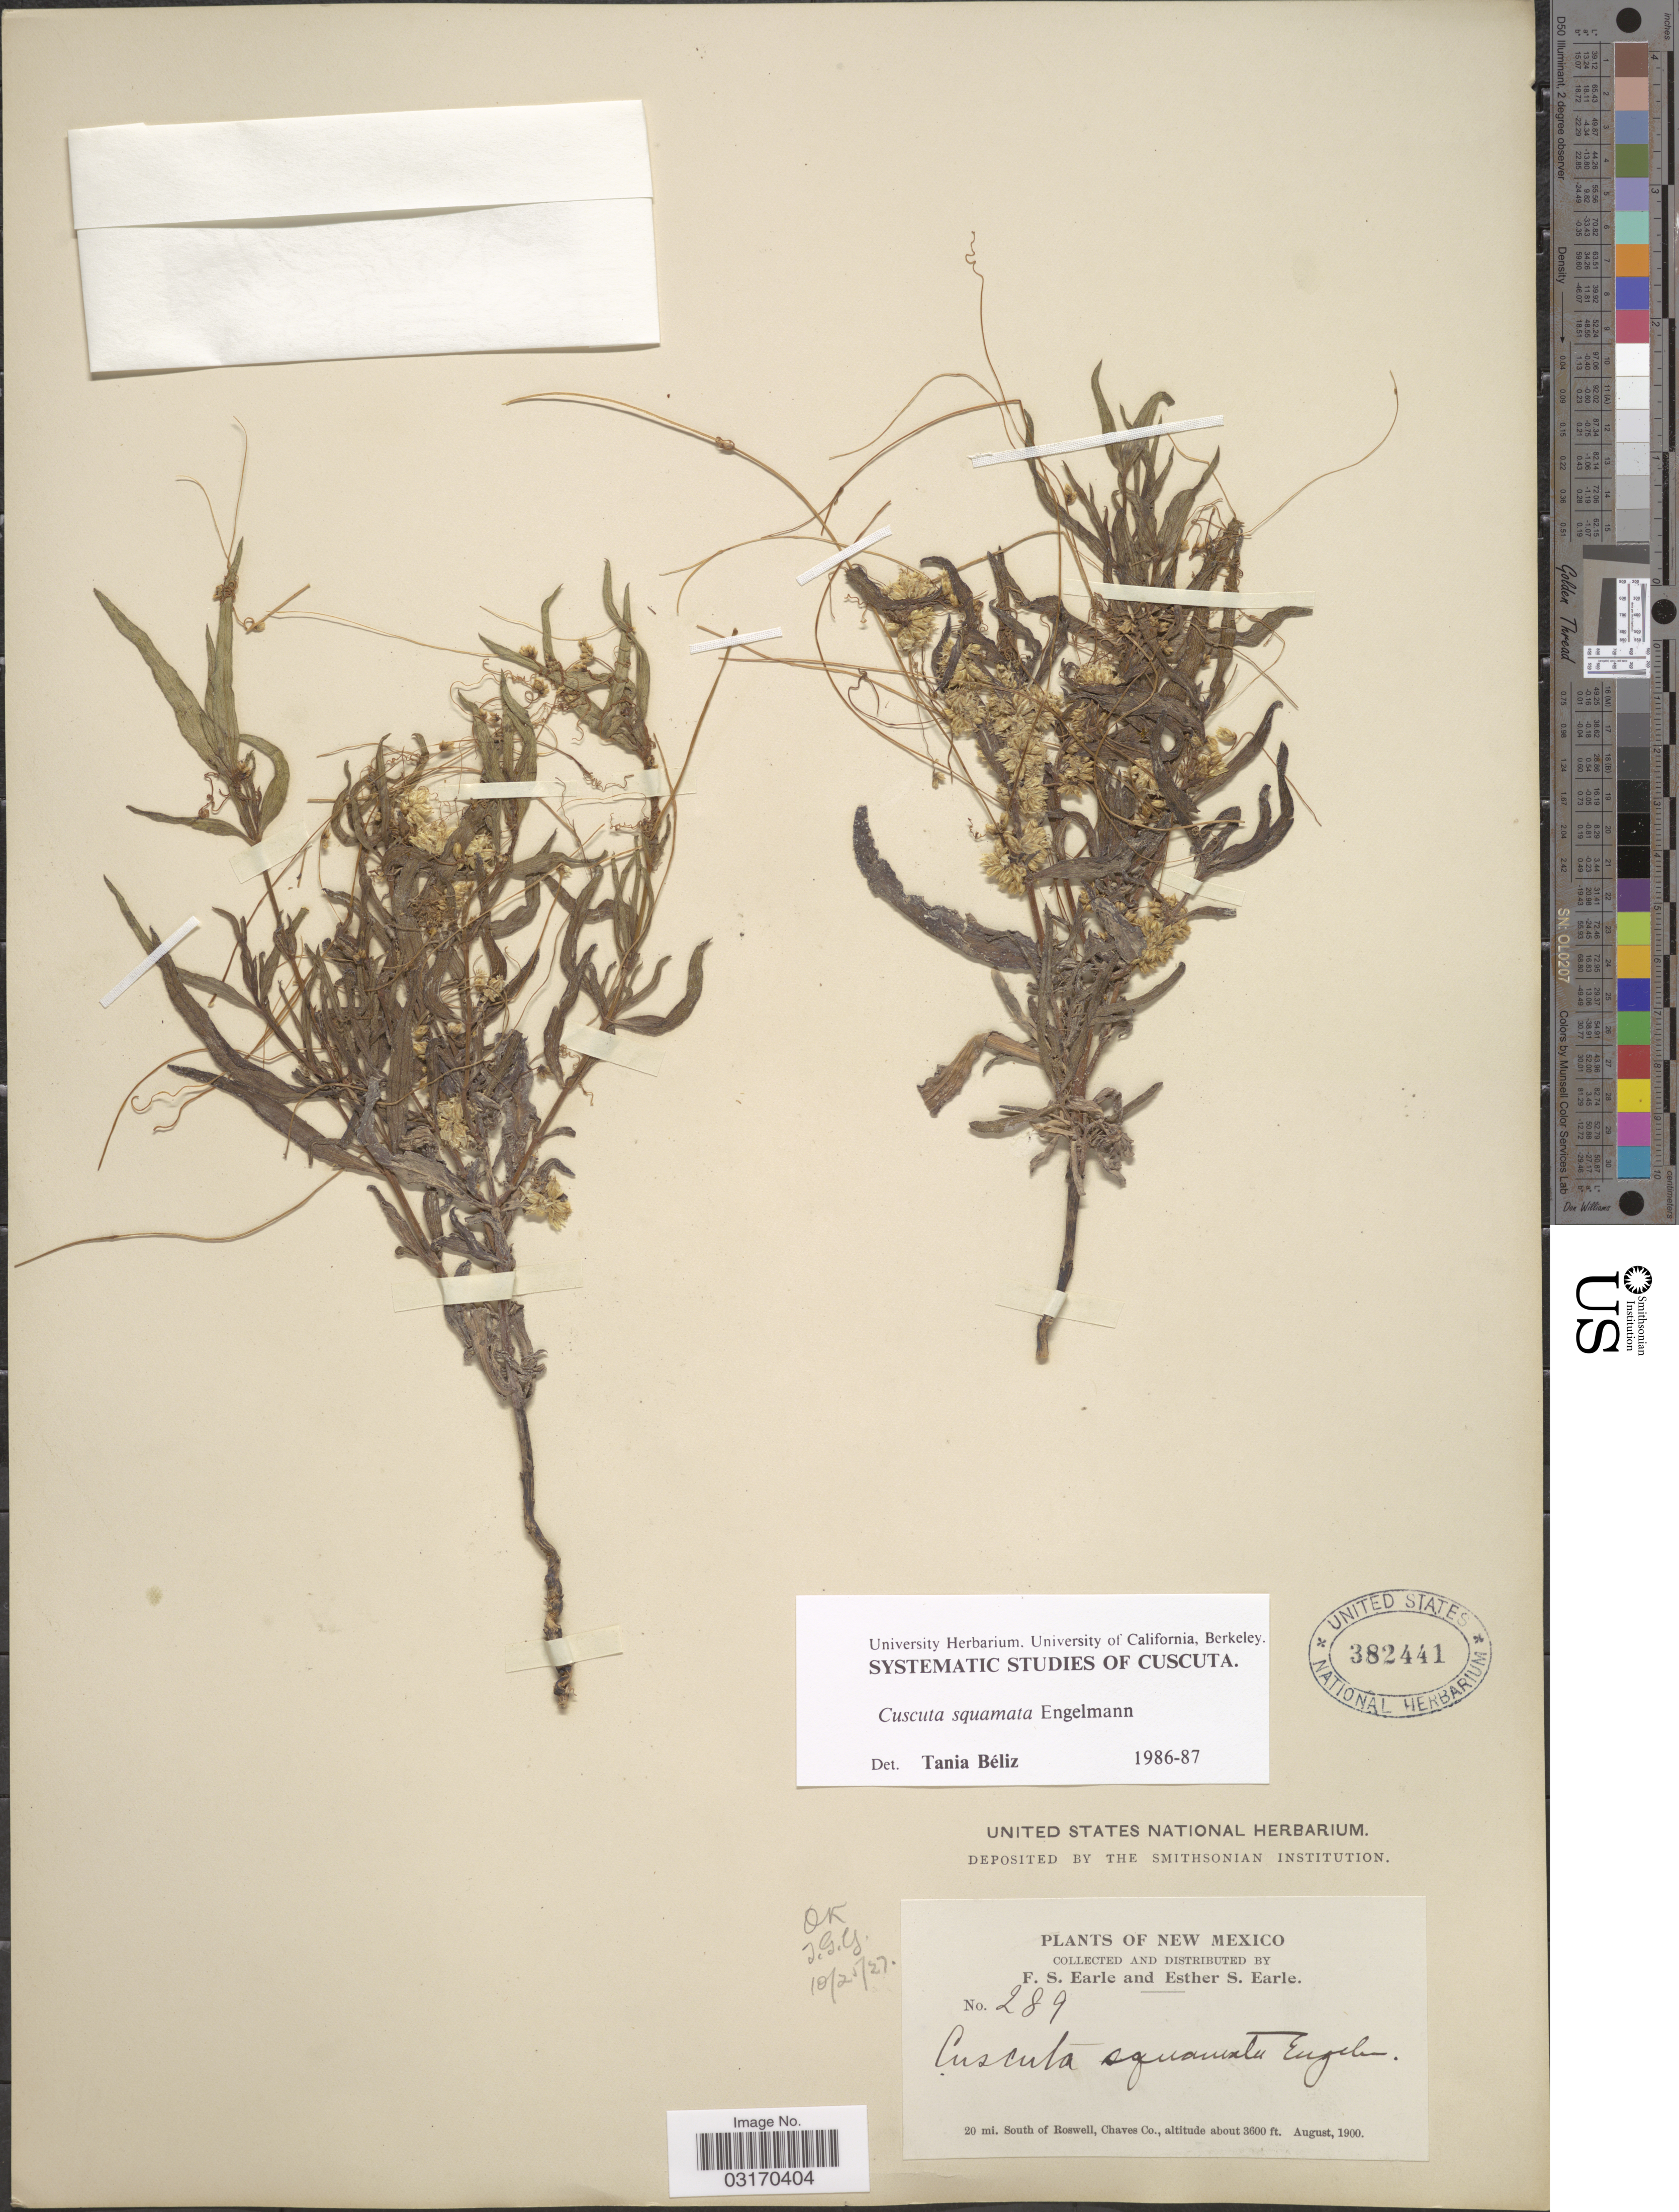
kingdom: Plantae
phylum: Tracheophyta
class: Magnoliopsida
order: Solanales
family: Convolvulaceae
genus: Cuscuta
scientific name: Cuscuta squamata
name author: Engelm.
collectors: F. S. Earle & E. S. Earle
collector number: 289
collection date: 1900-08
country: United States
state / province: New Mexico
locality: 20 mi. South of Rosewell, Chaves Co.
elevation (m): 1097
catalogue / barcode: US 382441